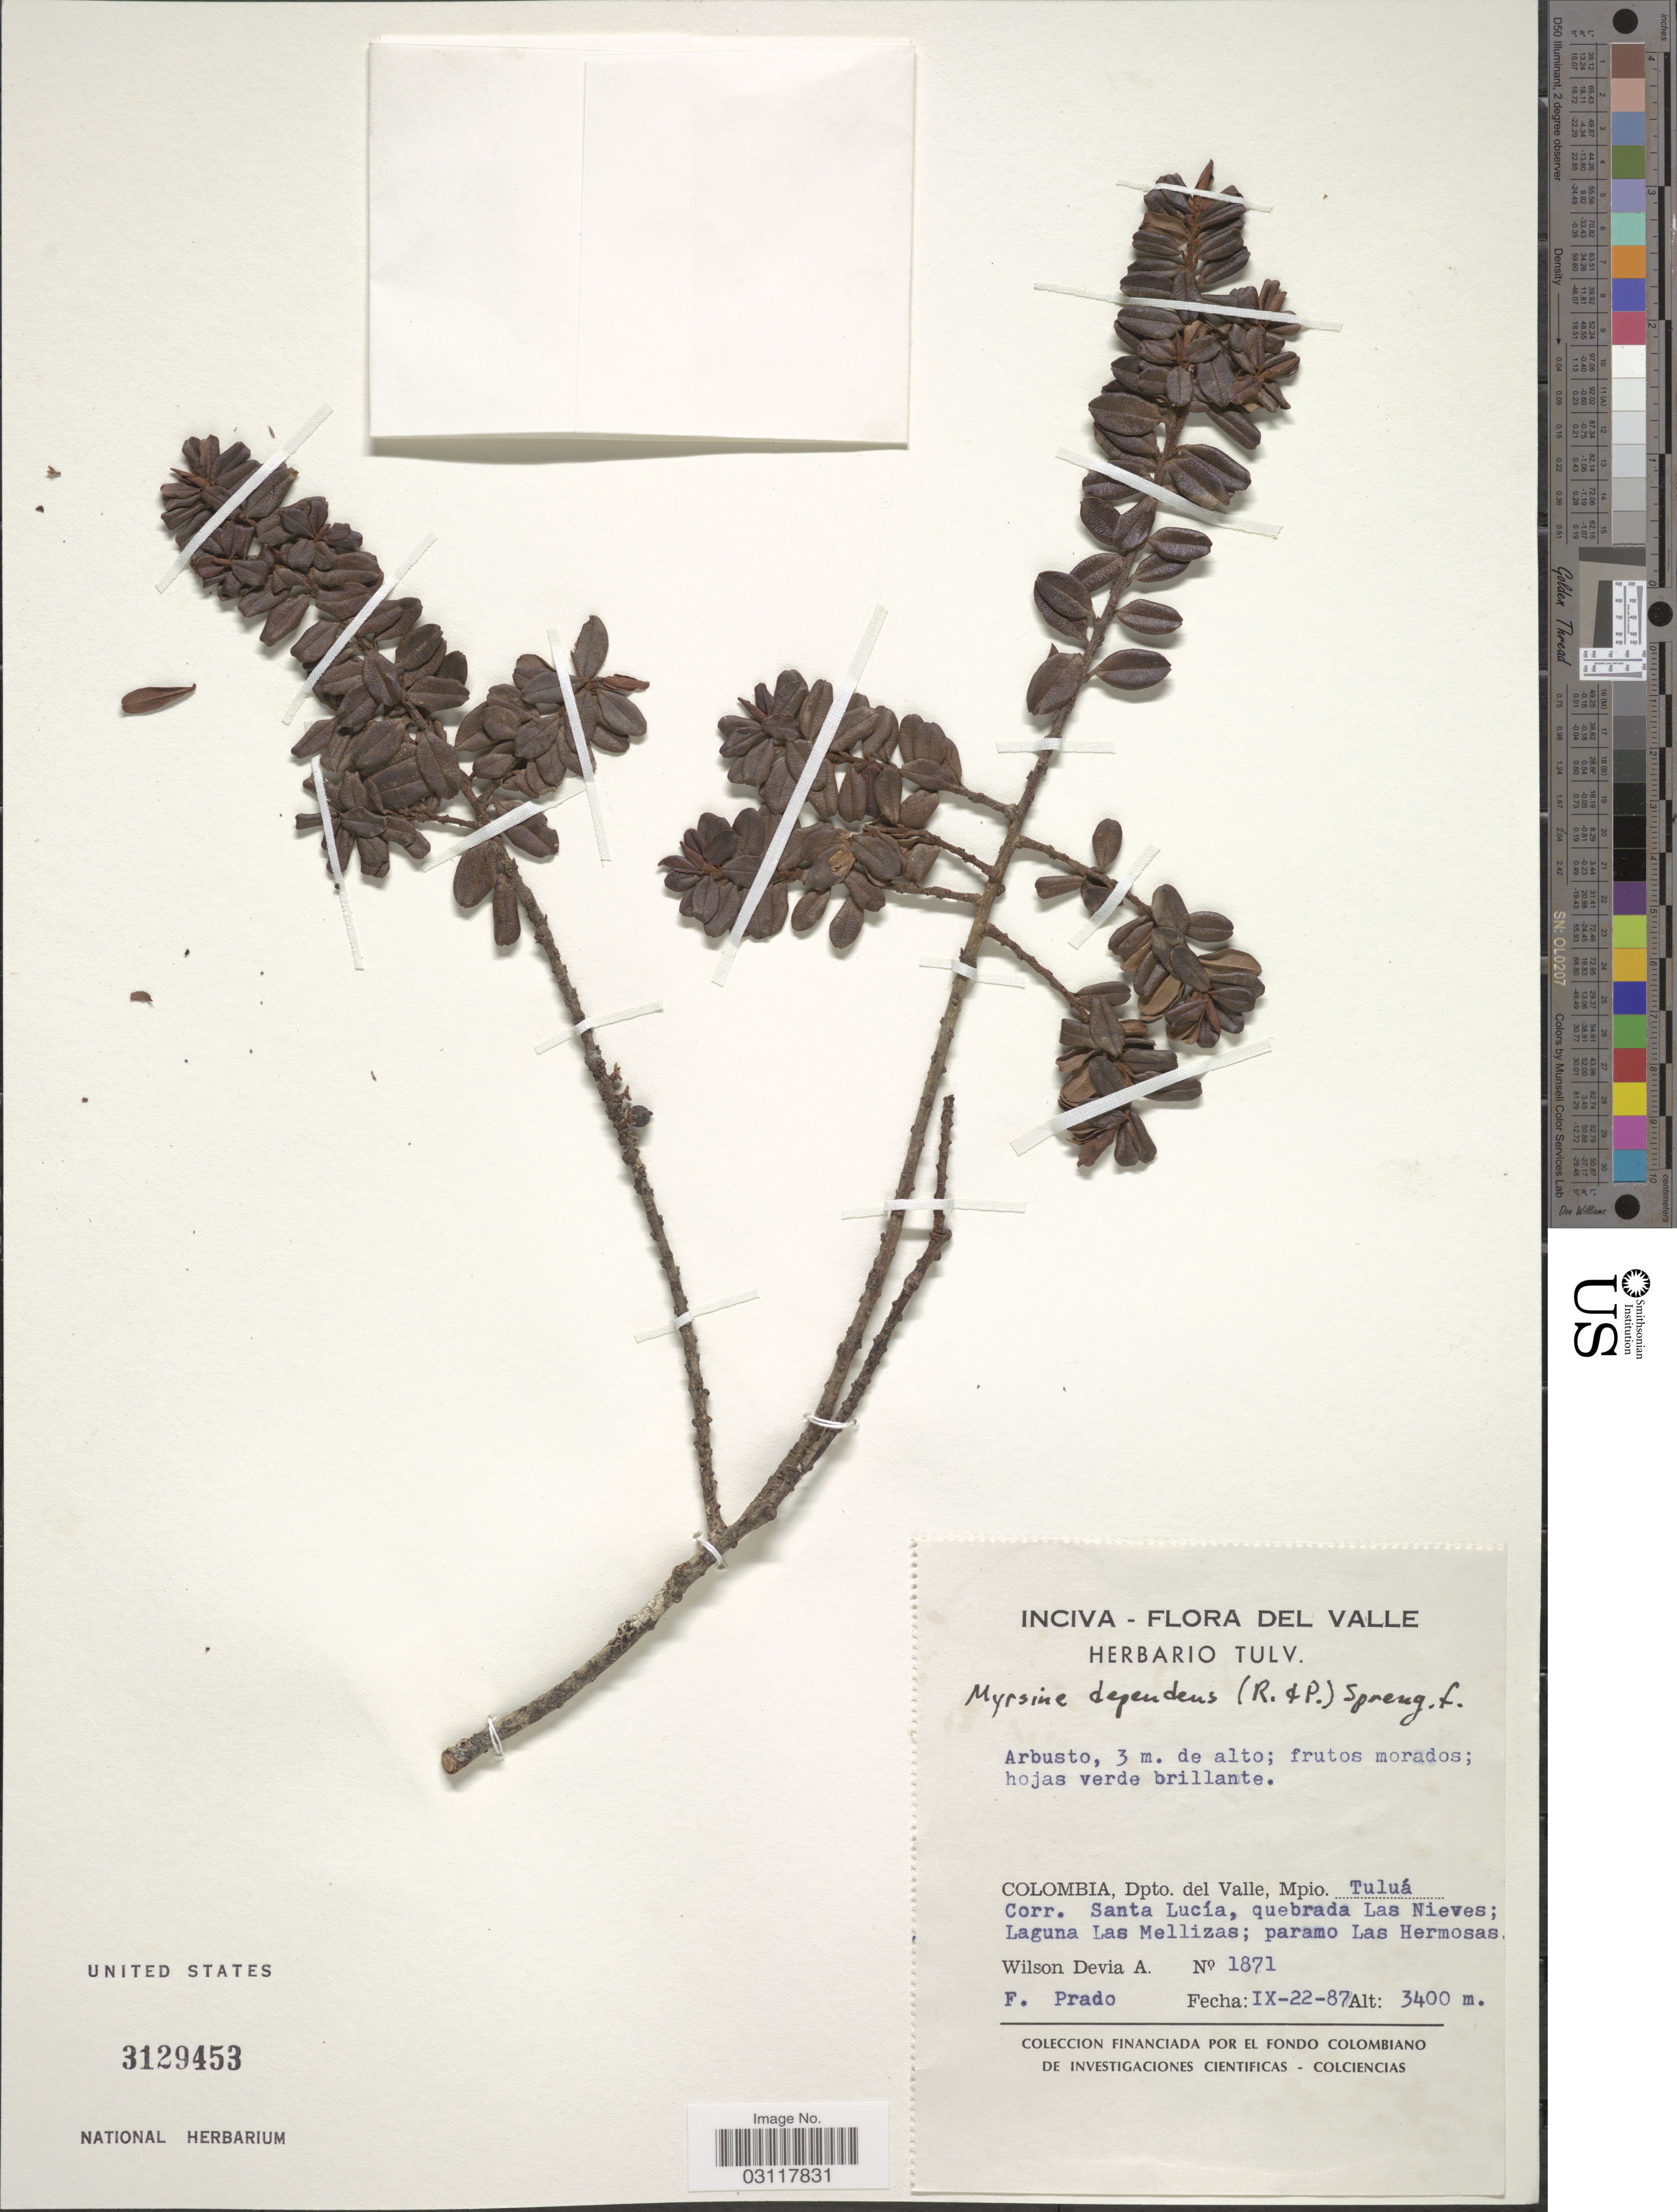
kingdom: Plantae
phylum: Tracheophyta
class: Magnoliopsida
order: Ericales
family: Primulaceae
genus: Rapanea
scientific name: Rapanea dependens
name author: (Ruiz & Pav.) Mez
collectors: W. Devia A. & F. Prado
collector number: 1871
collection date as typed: Transcribed d/m/y: 22/9/87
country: Colombia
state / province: Valle del Cauca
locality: Dpto. del Valle, Mpio. Tuluá Corr. Santa Lucía, quebrada Las Nieves; Laguna Las Mellizas; paramo Las Hermosas.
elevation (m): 3400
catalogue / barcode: US 3129453